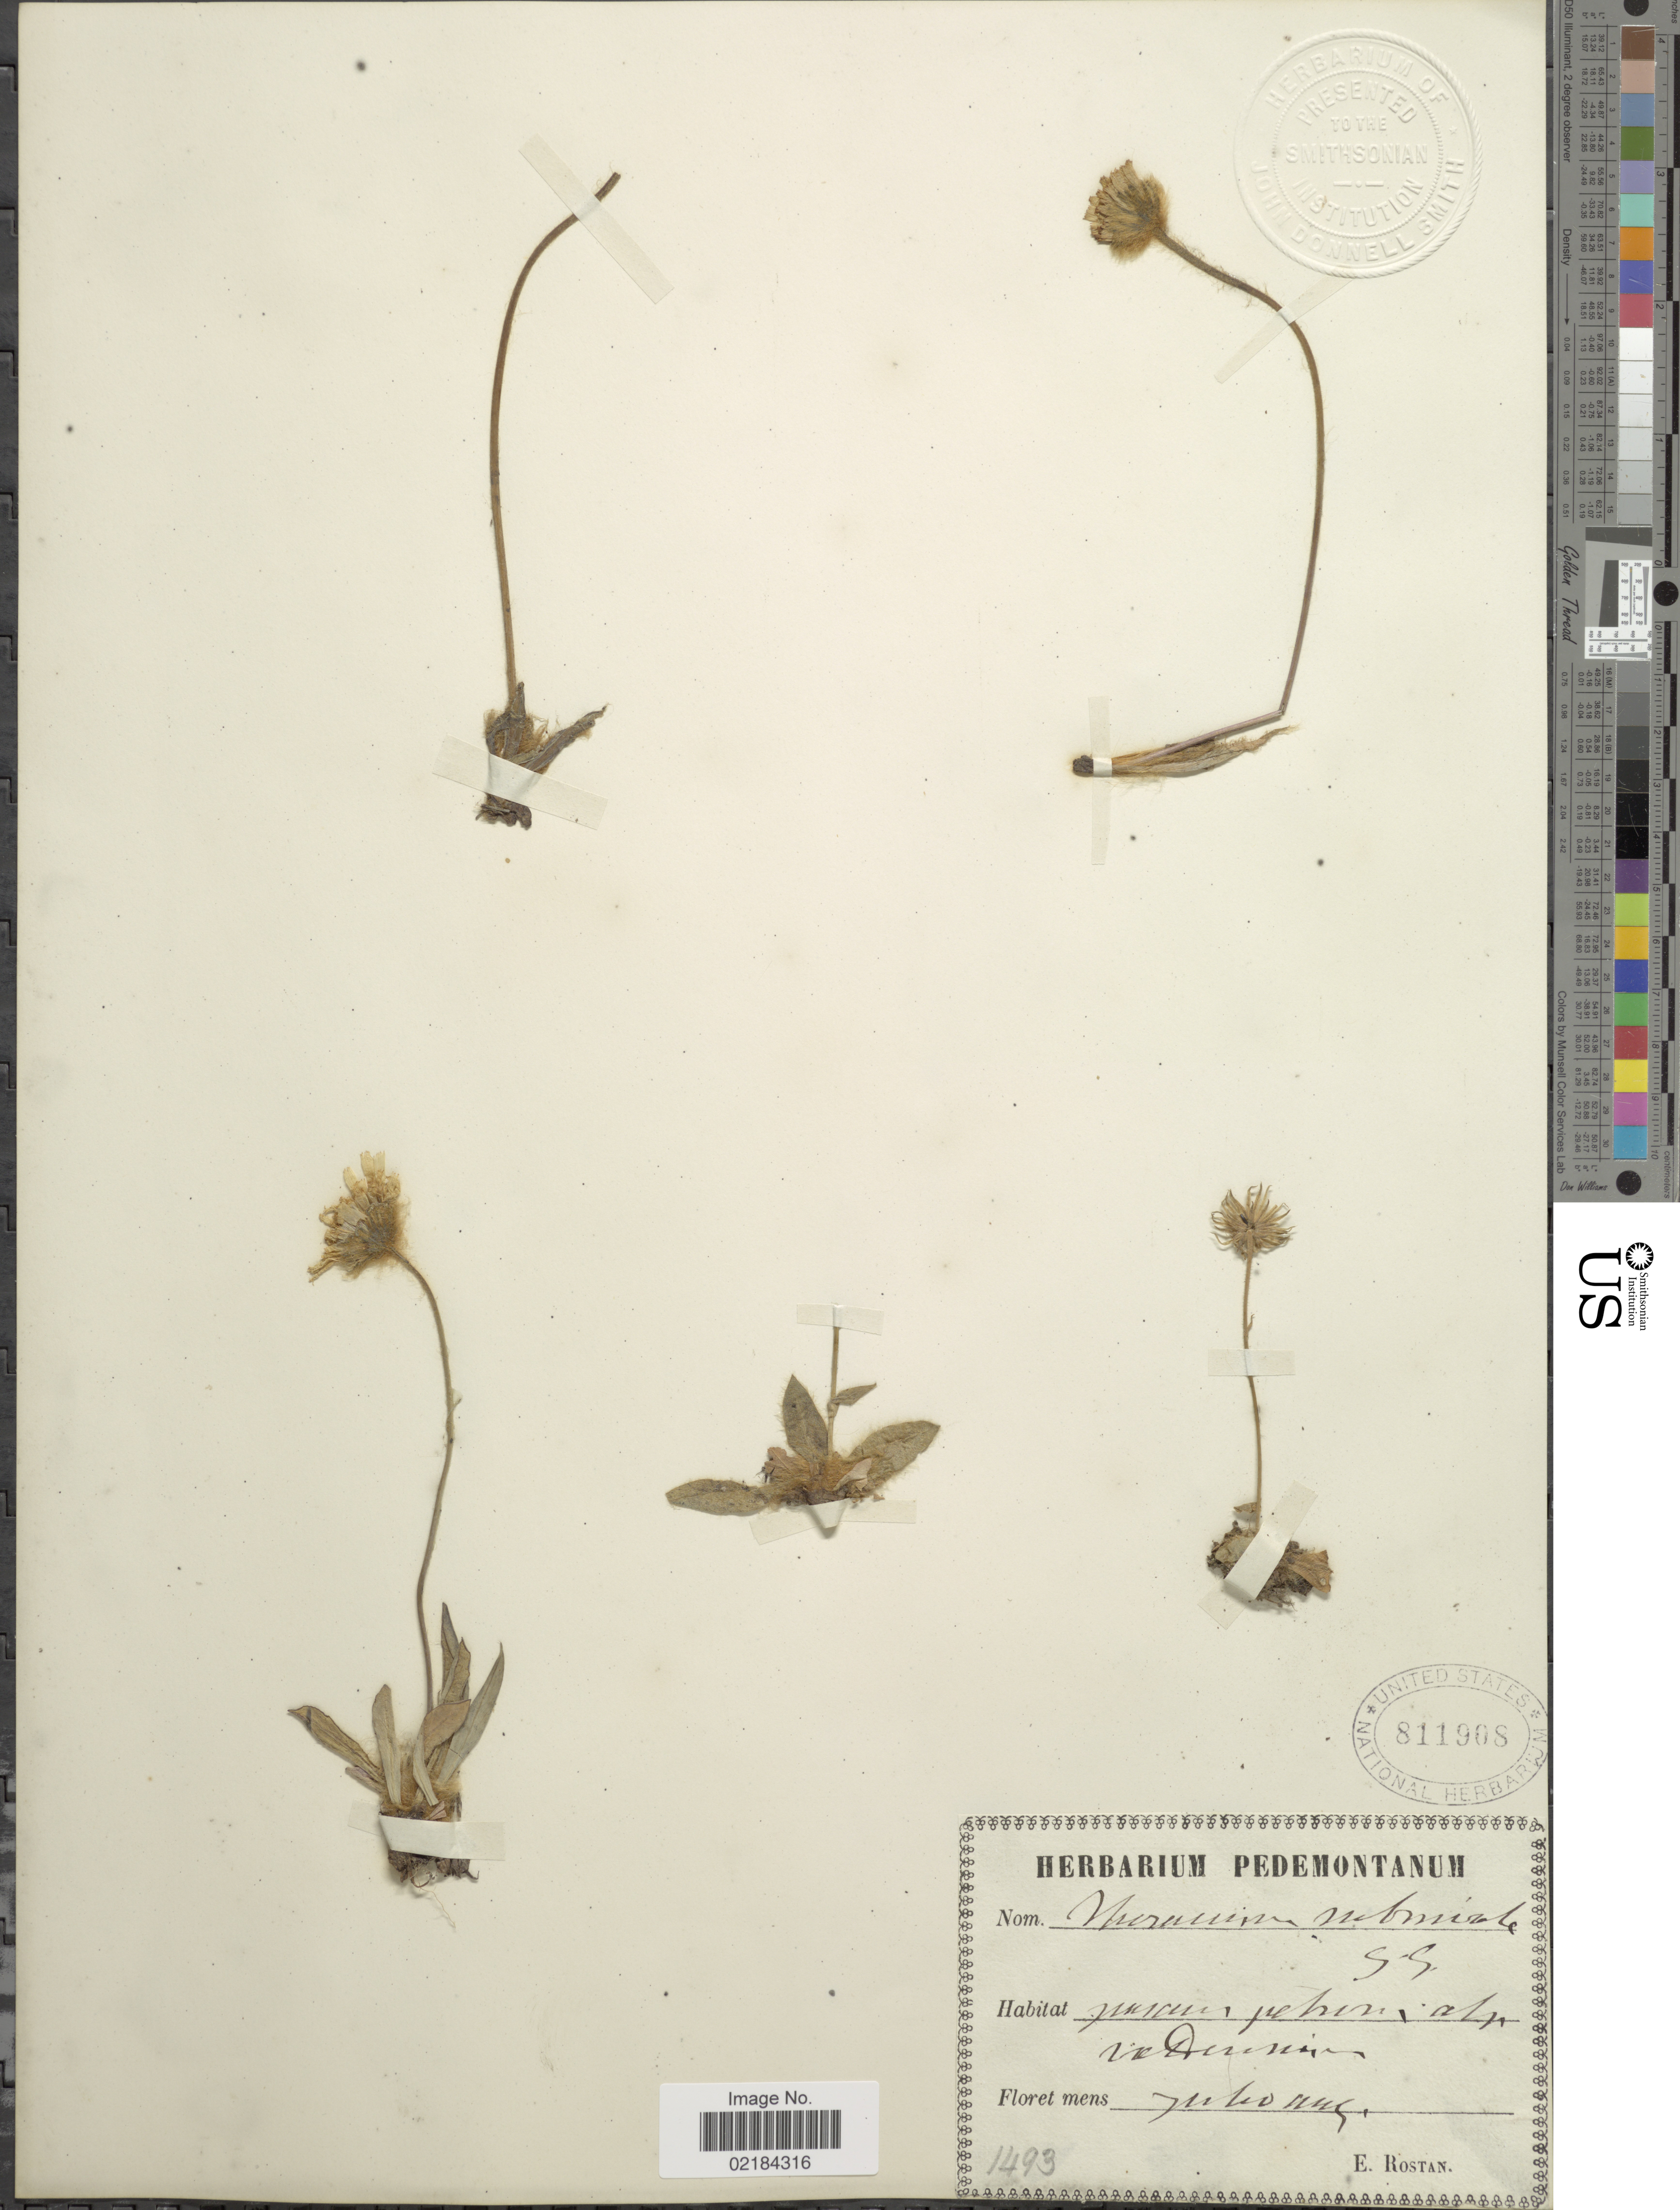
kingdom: Plantae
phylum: Tracheophyta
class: Magnoliopsida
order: Asterales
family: Asteraceae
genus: Hieracium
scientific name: Hieracium piliferum subsp. subnivale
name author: (Gren. & Godr.) Zahn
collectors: E. Rostan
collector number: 1493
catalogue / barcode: US 811908